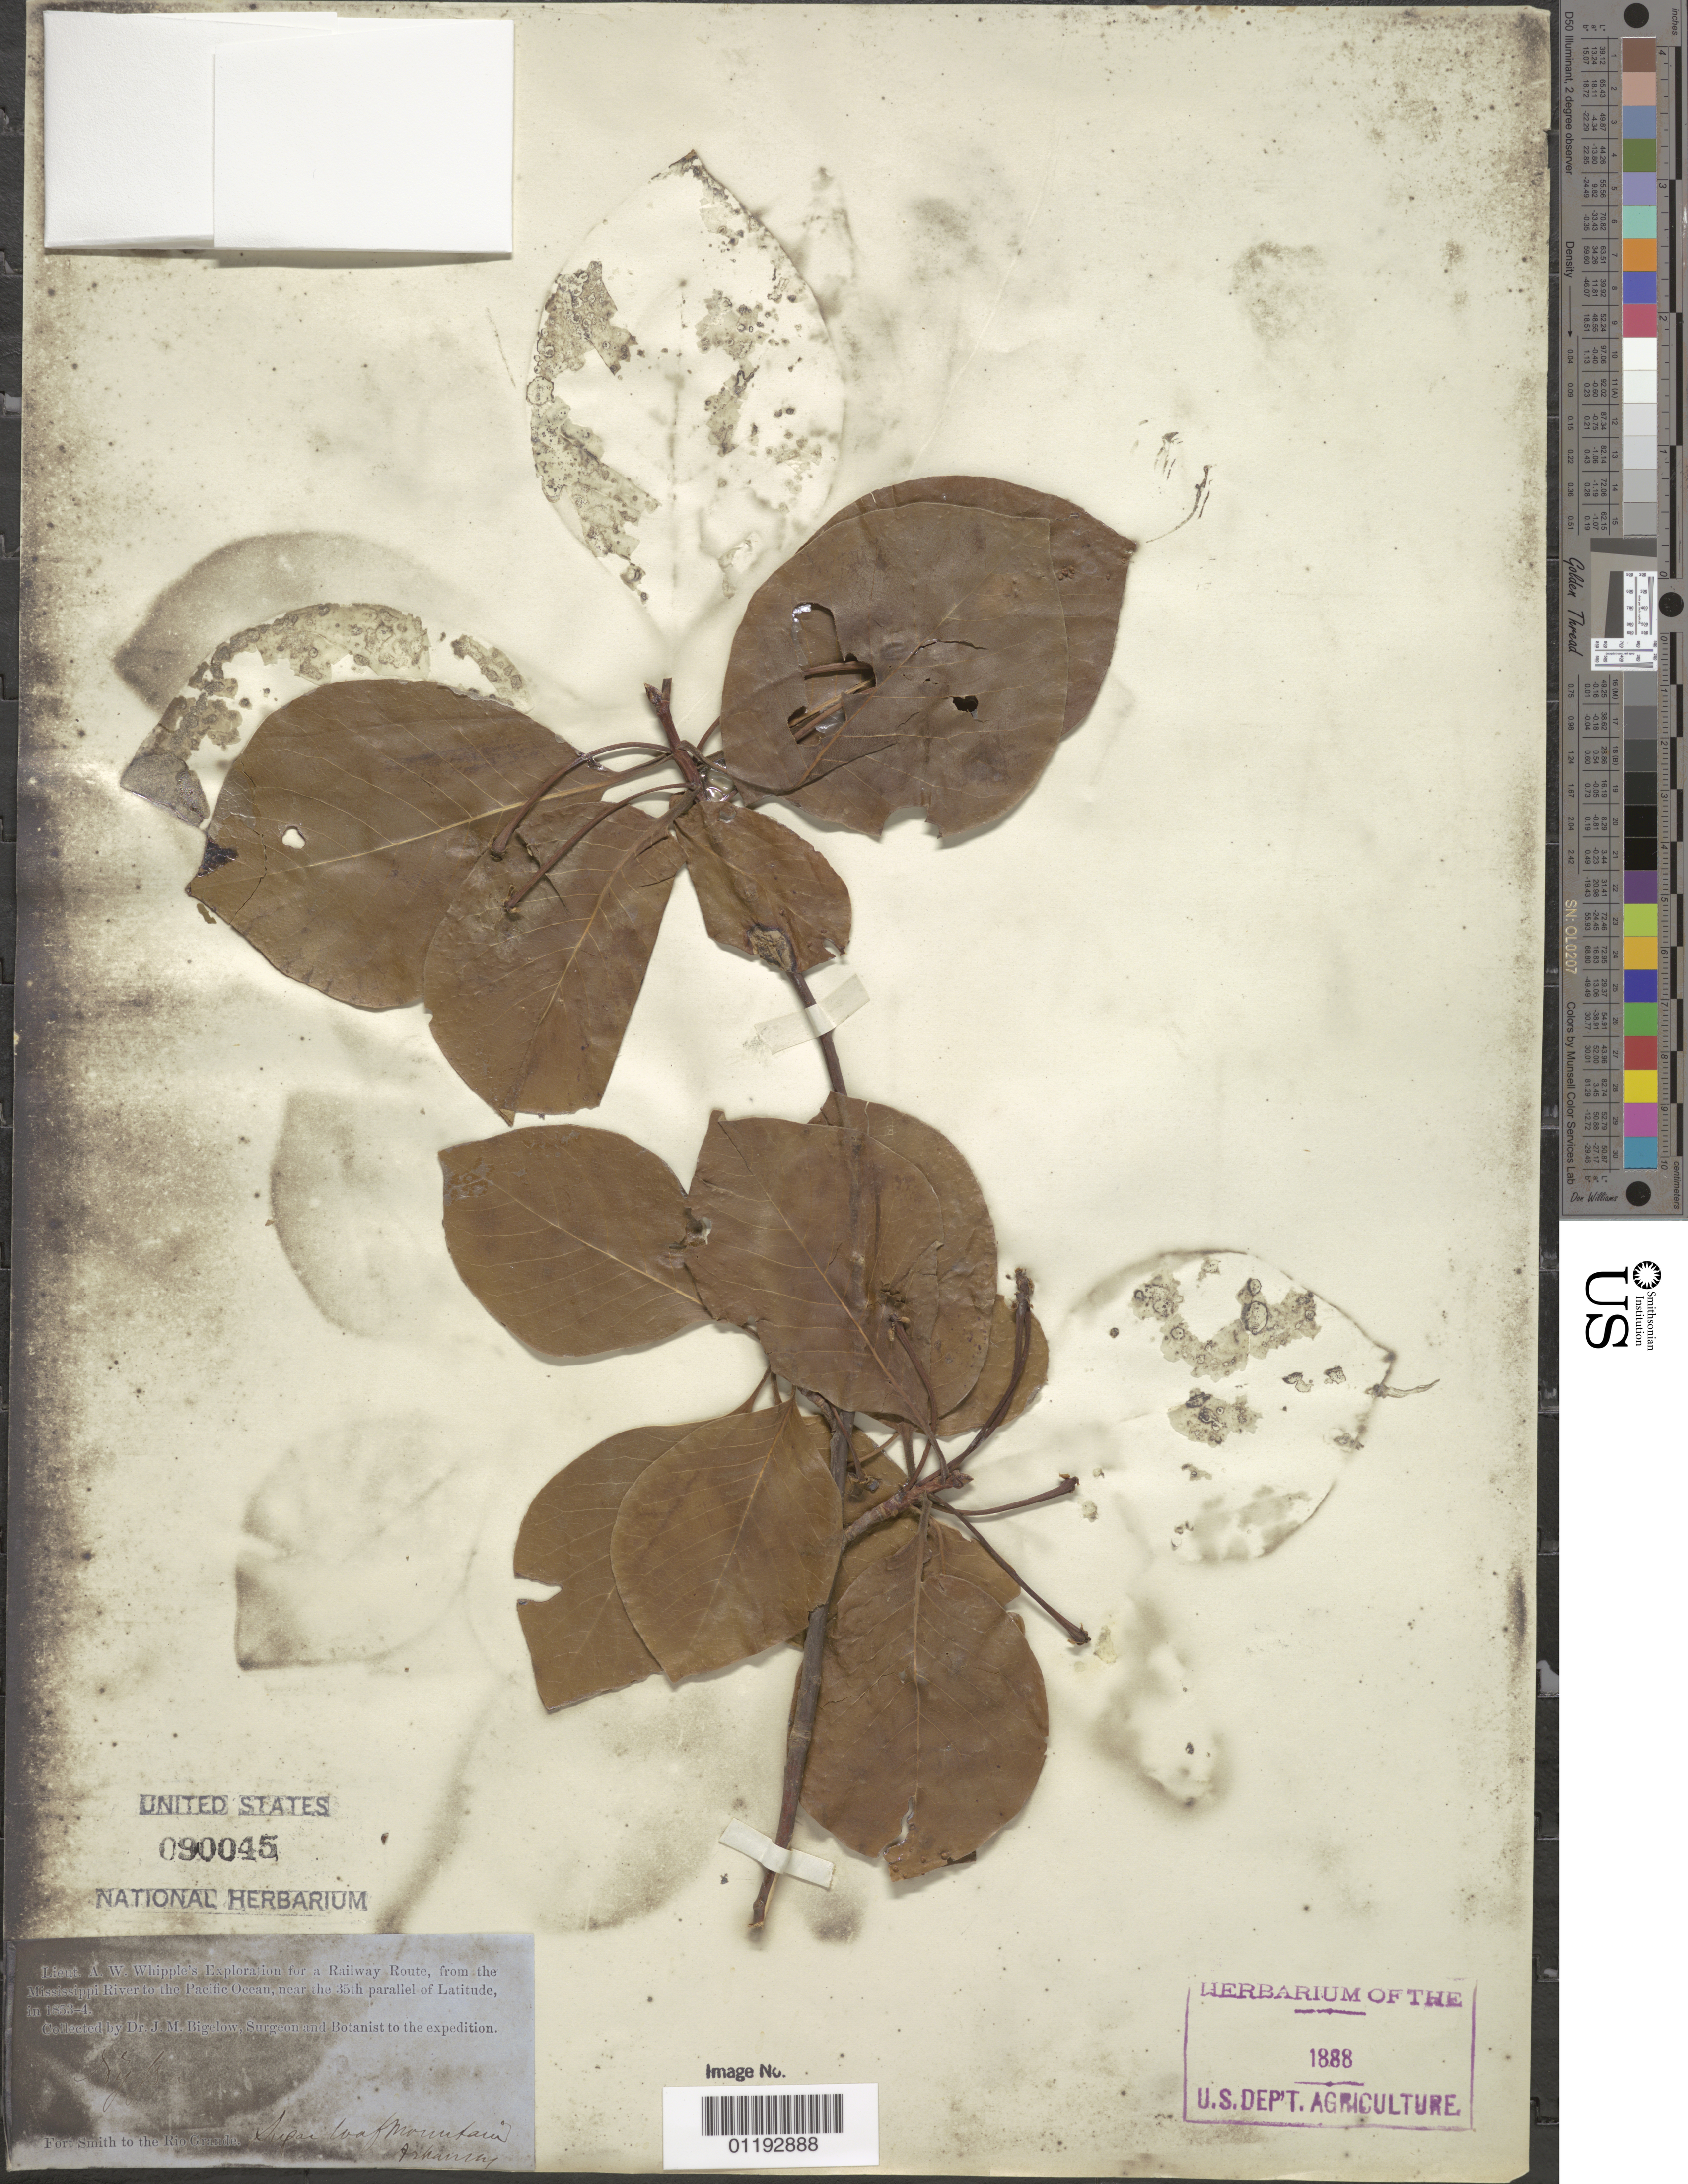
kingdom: Plantae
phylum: Tracheophyta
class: Magnoliopsida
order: Cornales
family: Nyssaceae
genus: Nyssa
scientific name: Nyssa sylvatica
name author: Marshall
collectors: J. M. Bigelow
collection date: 1853/1854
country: United States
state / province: Arkansas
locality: Sugarloaf Mts.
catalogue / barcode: US 90045